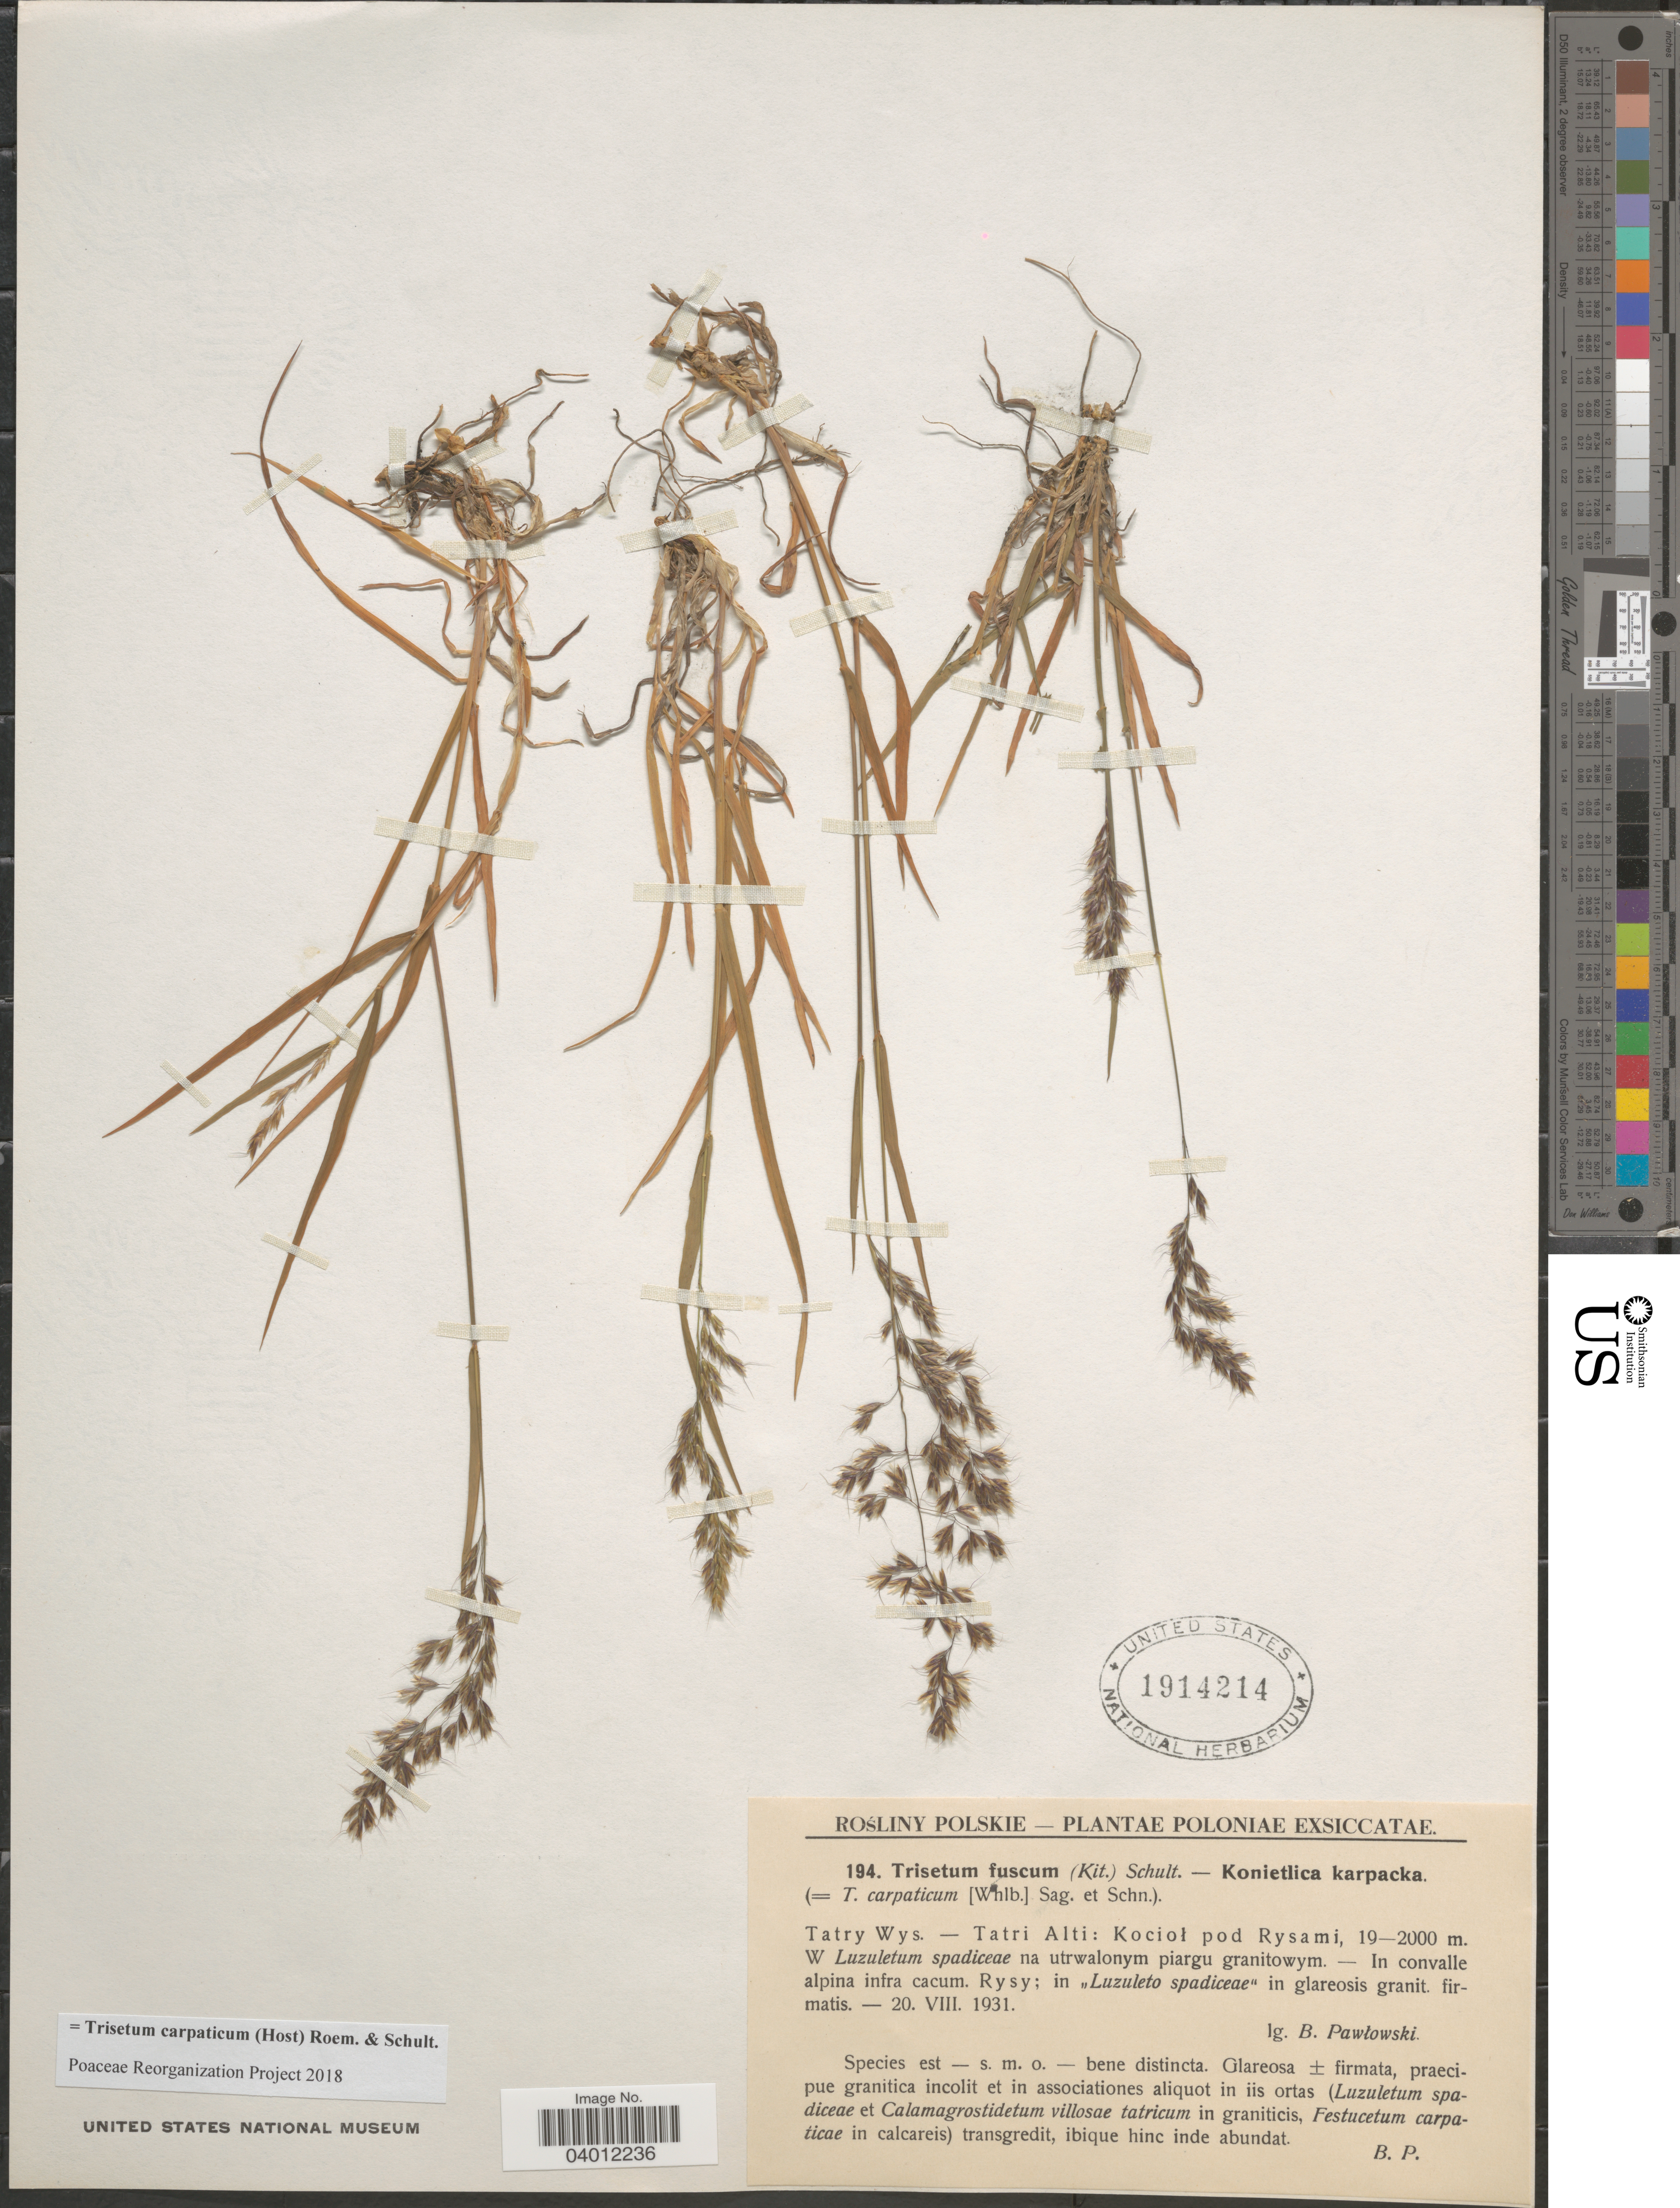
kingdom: Plantae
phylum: Tracheophyta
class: Liliopsida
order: Poales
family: Poaceae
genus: Trisetum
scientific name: Trisetum carpaticum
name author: (Host) Roem. & Schult.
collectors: B. Pawlowski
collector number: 194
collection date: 1931-08-20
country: Poland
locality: Tatry Wys. - Tatri Alti: Kociol pod Rysami. In colvalle alpina infra cacum. Rysy.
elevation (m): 1900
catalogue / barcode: US 1914214